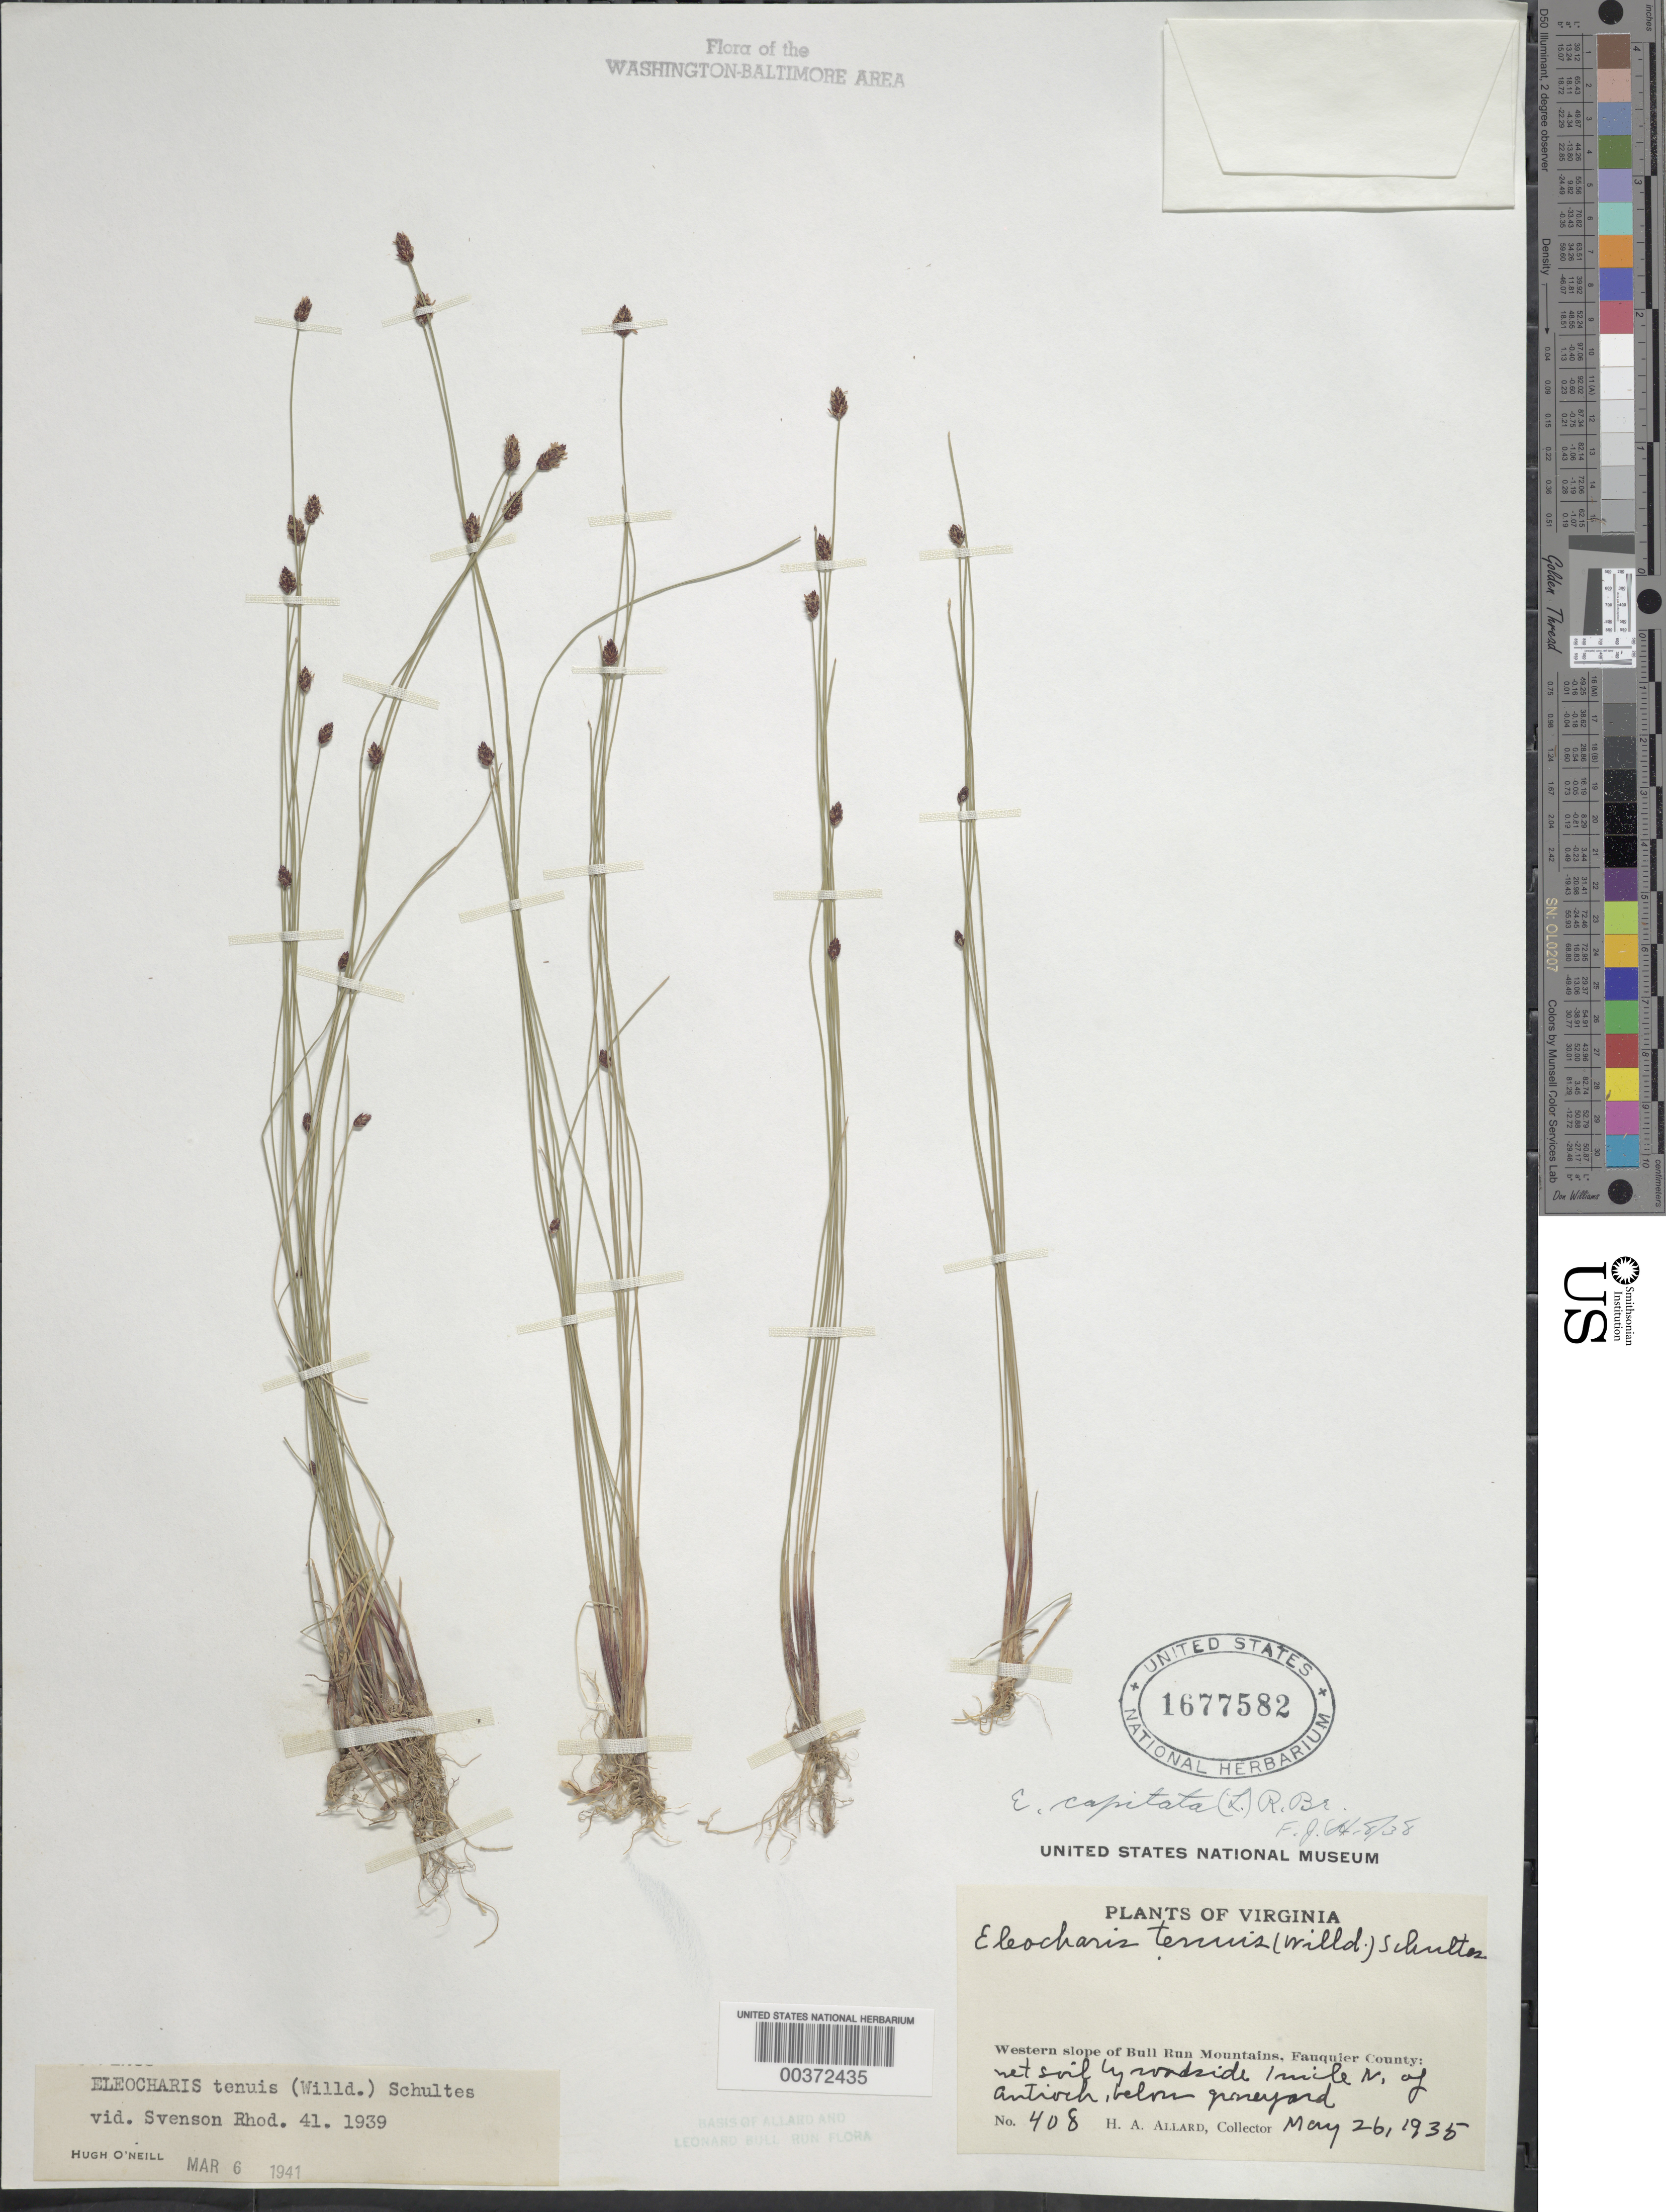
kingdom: Plantae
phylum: Tracheophyta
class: Liliopsida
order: Poales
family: Cyperaceae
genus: Eleocharis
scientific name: Eleocharis tenuis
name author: (Willd.) Schult.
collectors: H. A. Allard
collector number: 408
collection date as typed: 26 May 1935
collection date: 1935-05-26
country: United States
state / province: Virginia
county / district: Fauquier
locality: North of Antioch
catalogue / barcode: US 1677582